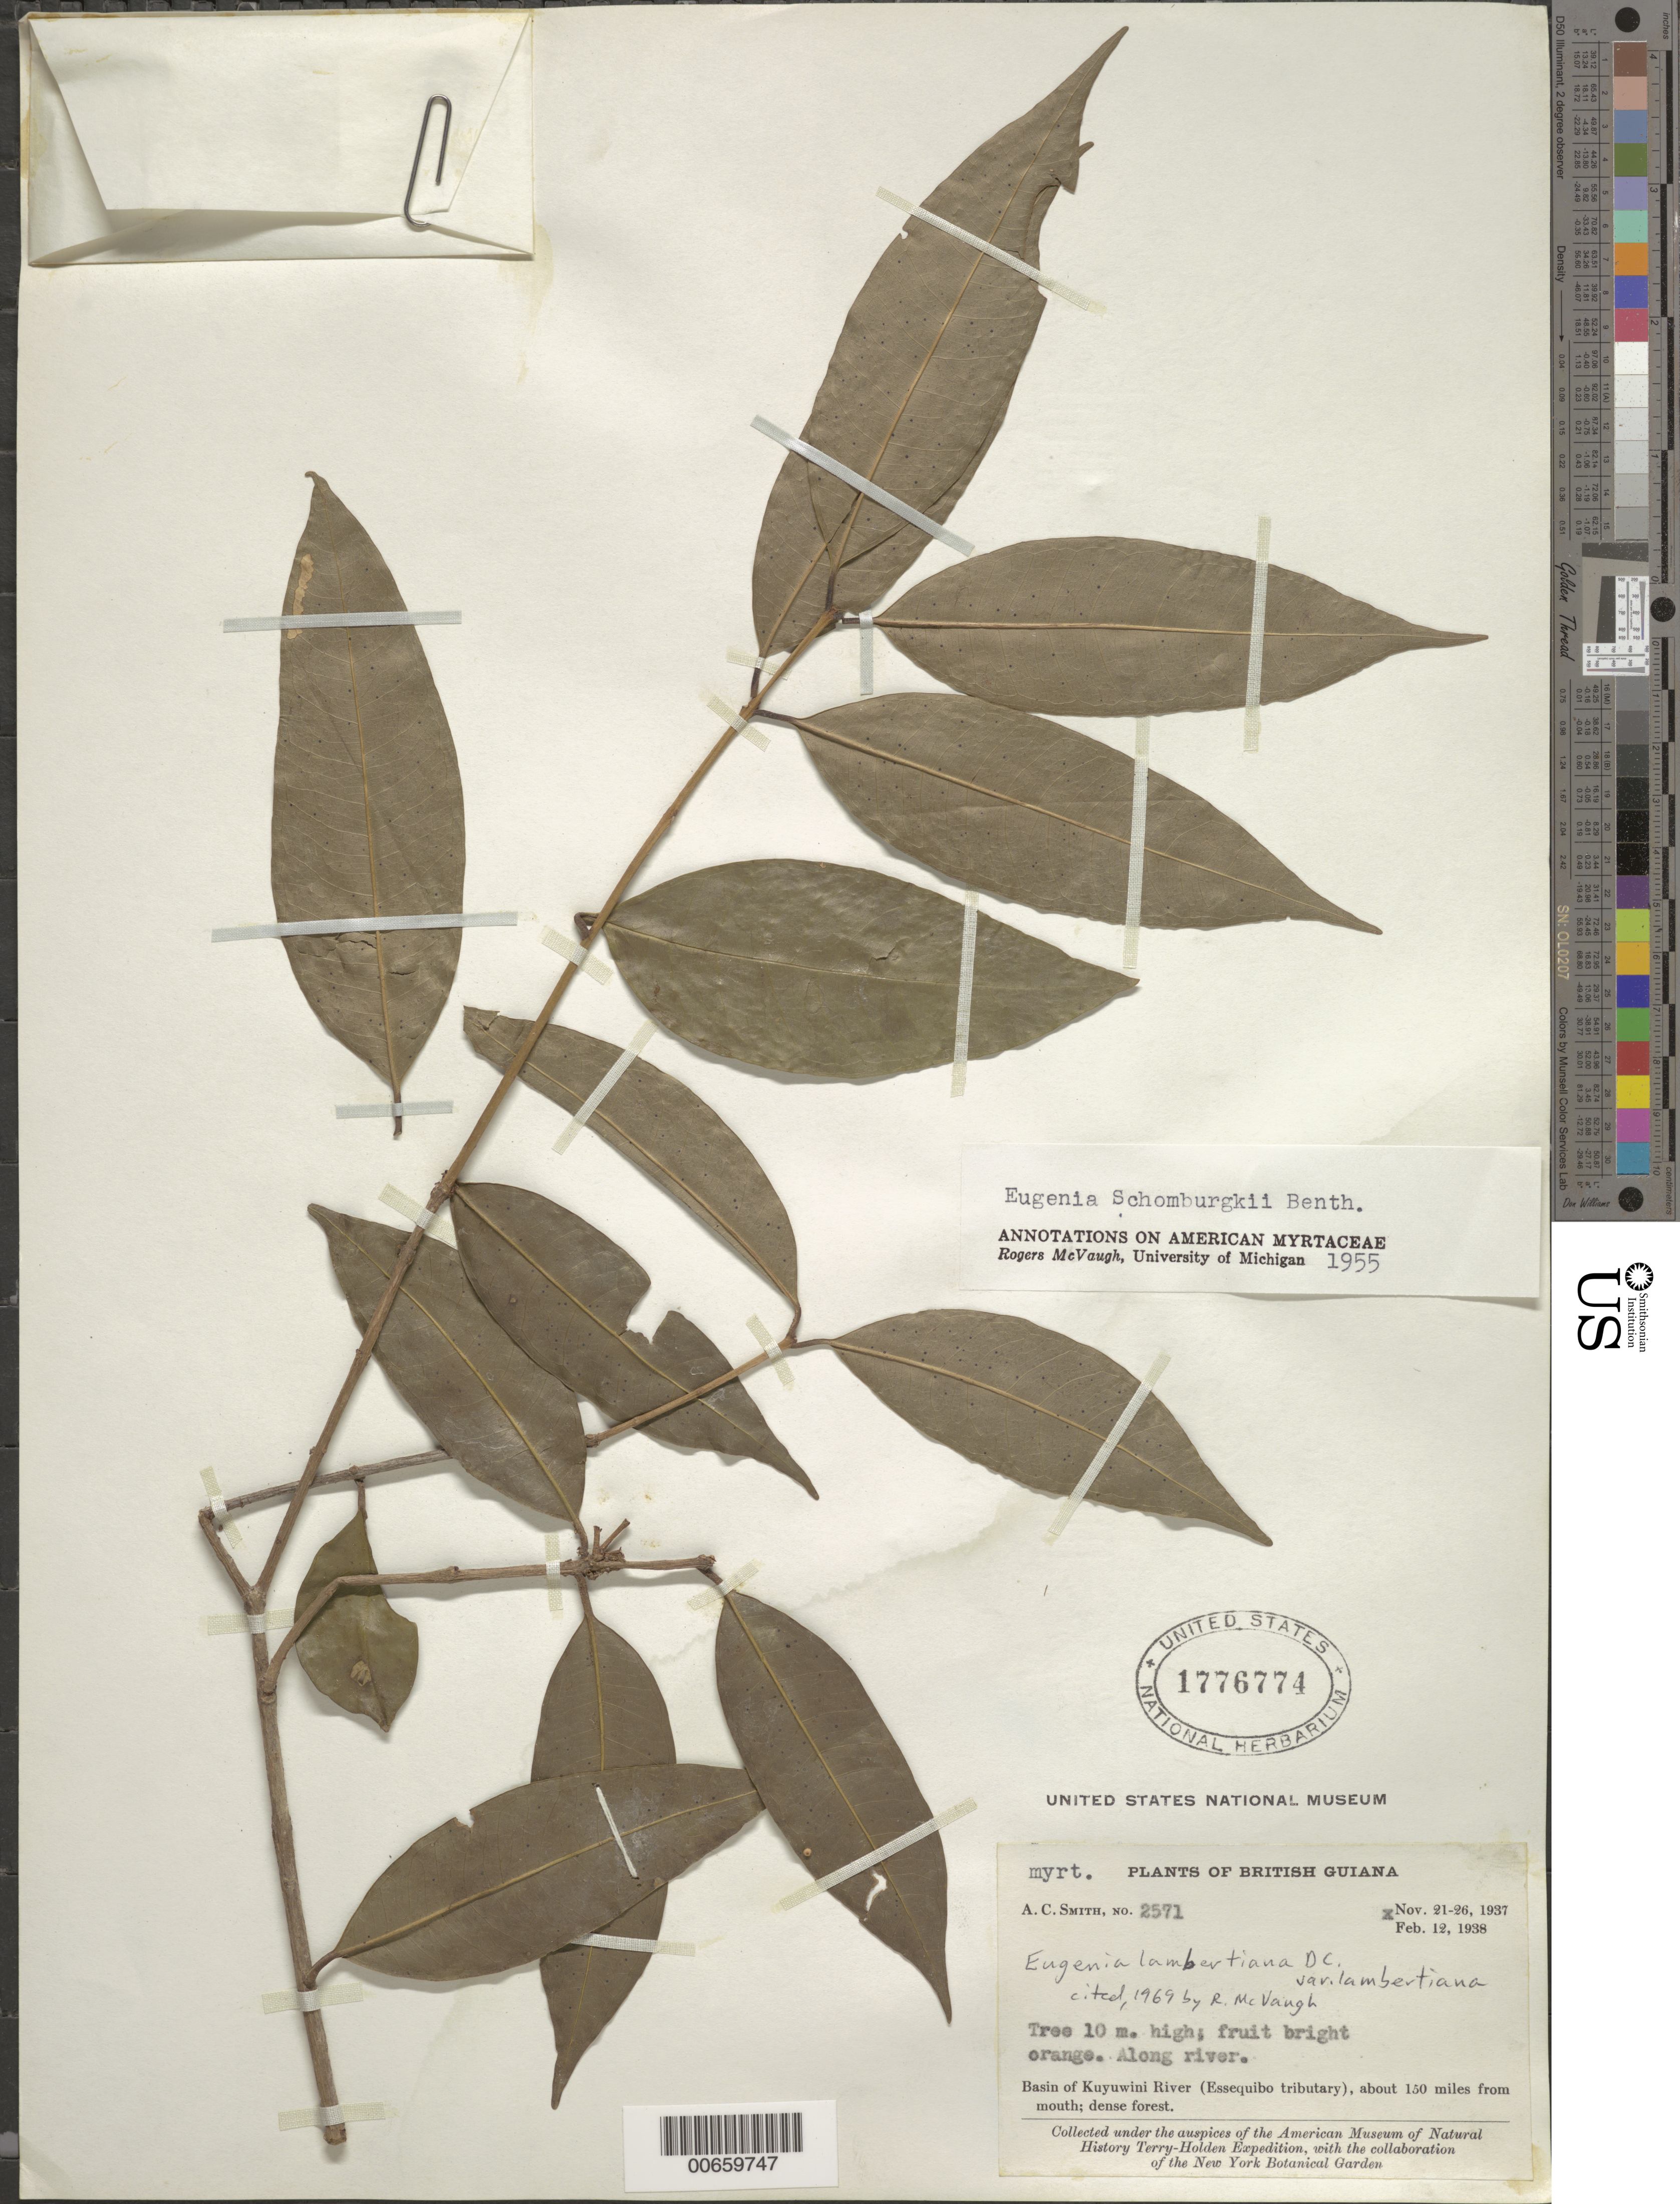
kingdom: Plantae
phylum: Tracheophyta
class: Magnoliopsida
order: Myrtales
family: Myrtaceae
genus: Eugenia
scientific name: Eugenia lambertiana var. lambertiana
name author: DC.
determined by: McVaugh, R.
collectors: A. C. Smith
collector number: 2571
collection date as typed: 21-Nov-37 to 26-Nov-37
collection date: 1937-11-21/1937-11-26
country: Guyana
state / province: U. Takutu-U. Essequibo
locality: Kuyuwini River Basin (Essequibo River tributary), about 150 mi. from mouth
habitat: Along river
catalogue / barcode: US 1776774